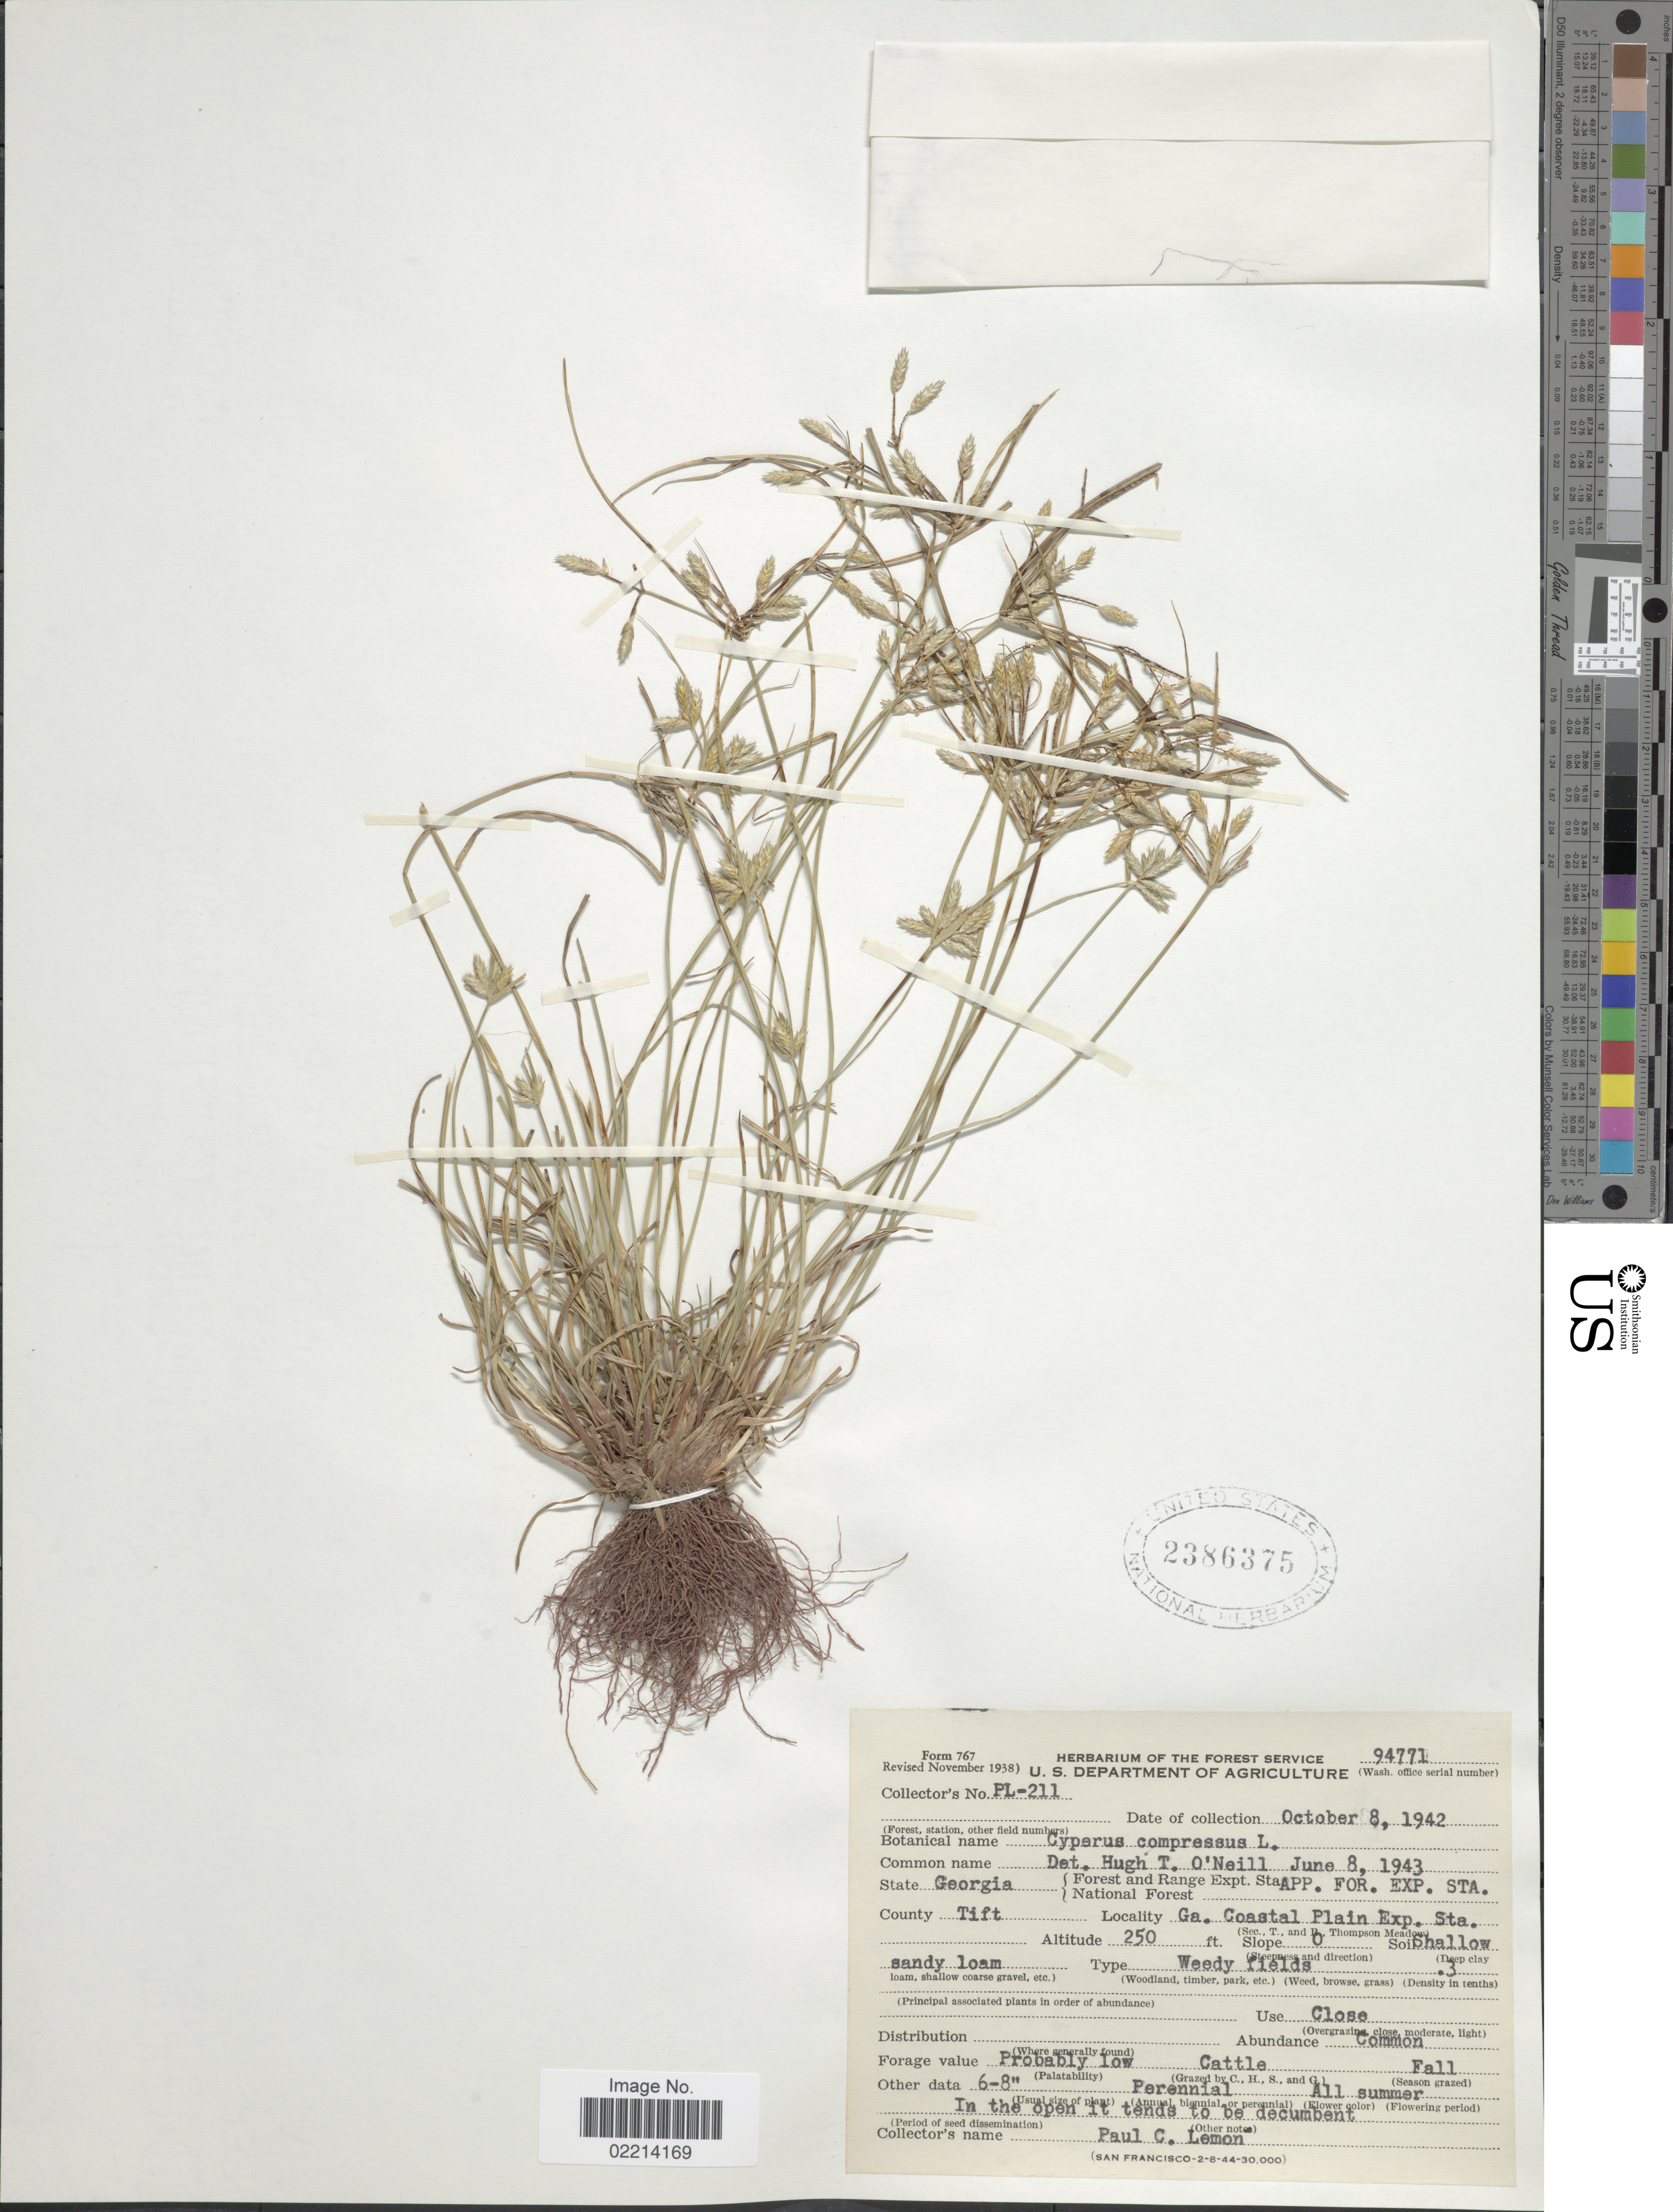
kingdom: Plantae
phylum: Tracheophyta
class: Liliopsida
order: Poales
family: Cyperaceae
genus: Cyperus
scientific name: Cyperus compressus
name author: L.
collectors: P. Lemon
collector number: PL-211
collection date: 1942-10-08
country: United States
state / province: Georgia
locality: App. For. Exp. Sta. County Tift. Ga. Coastal Plain Exp. Sta.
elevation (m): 76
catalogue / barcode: US 2386375